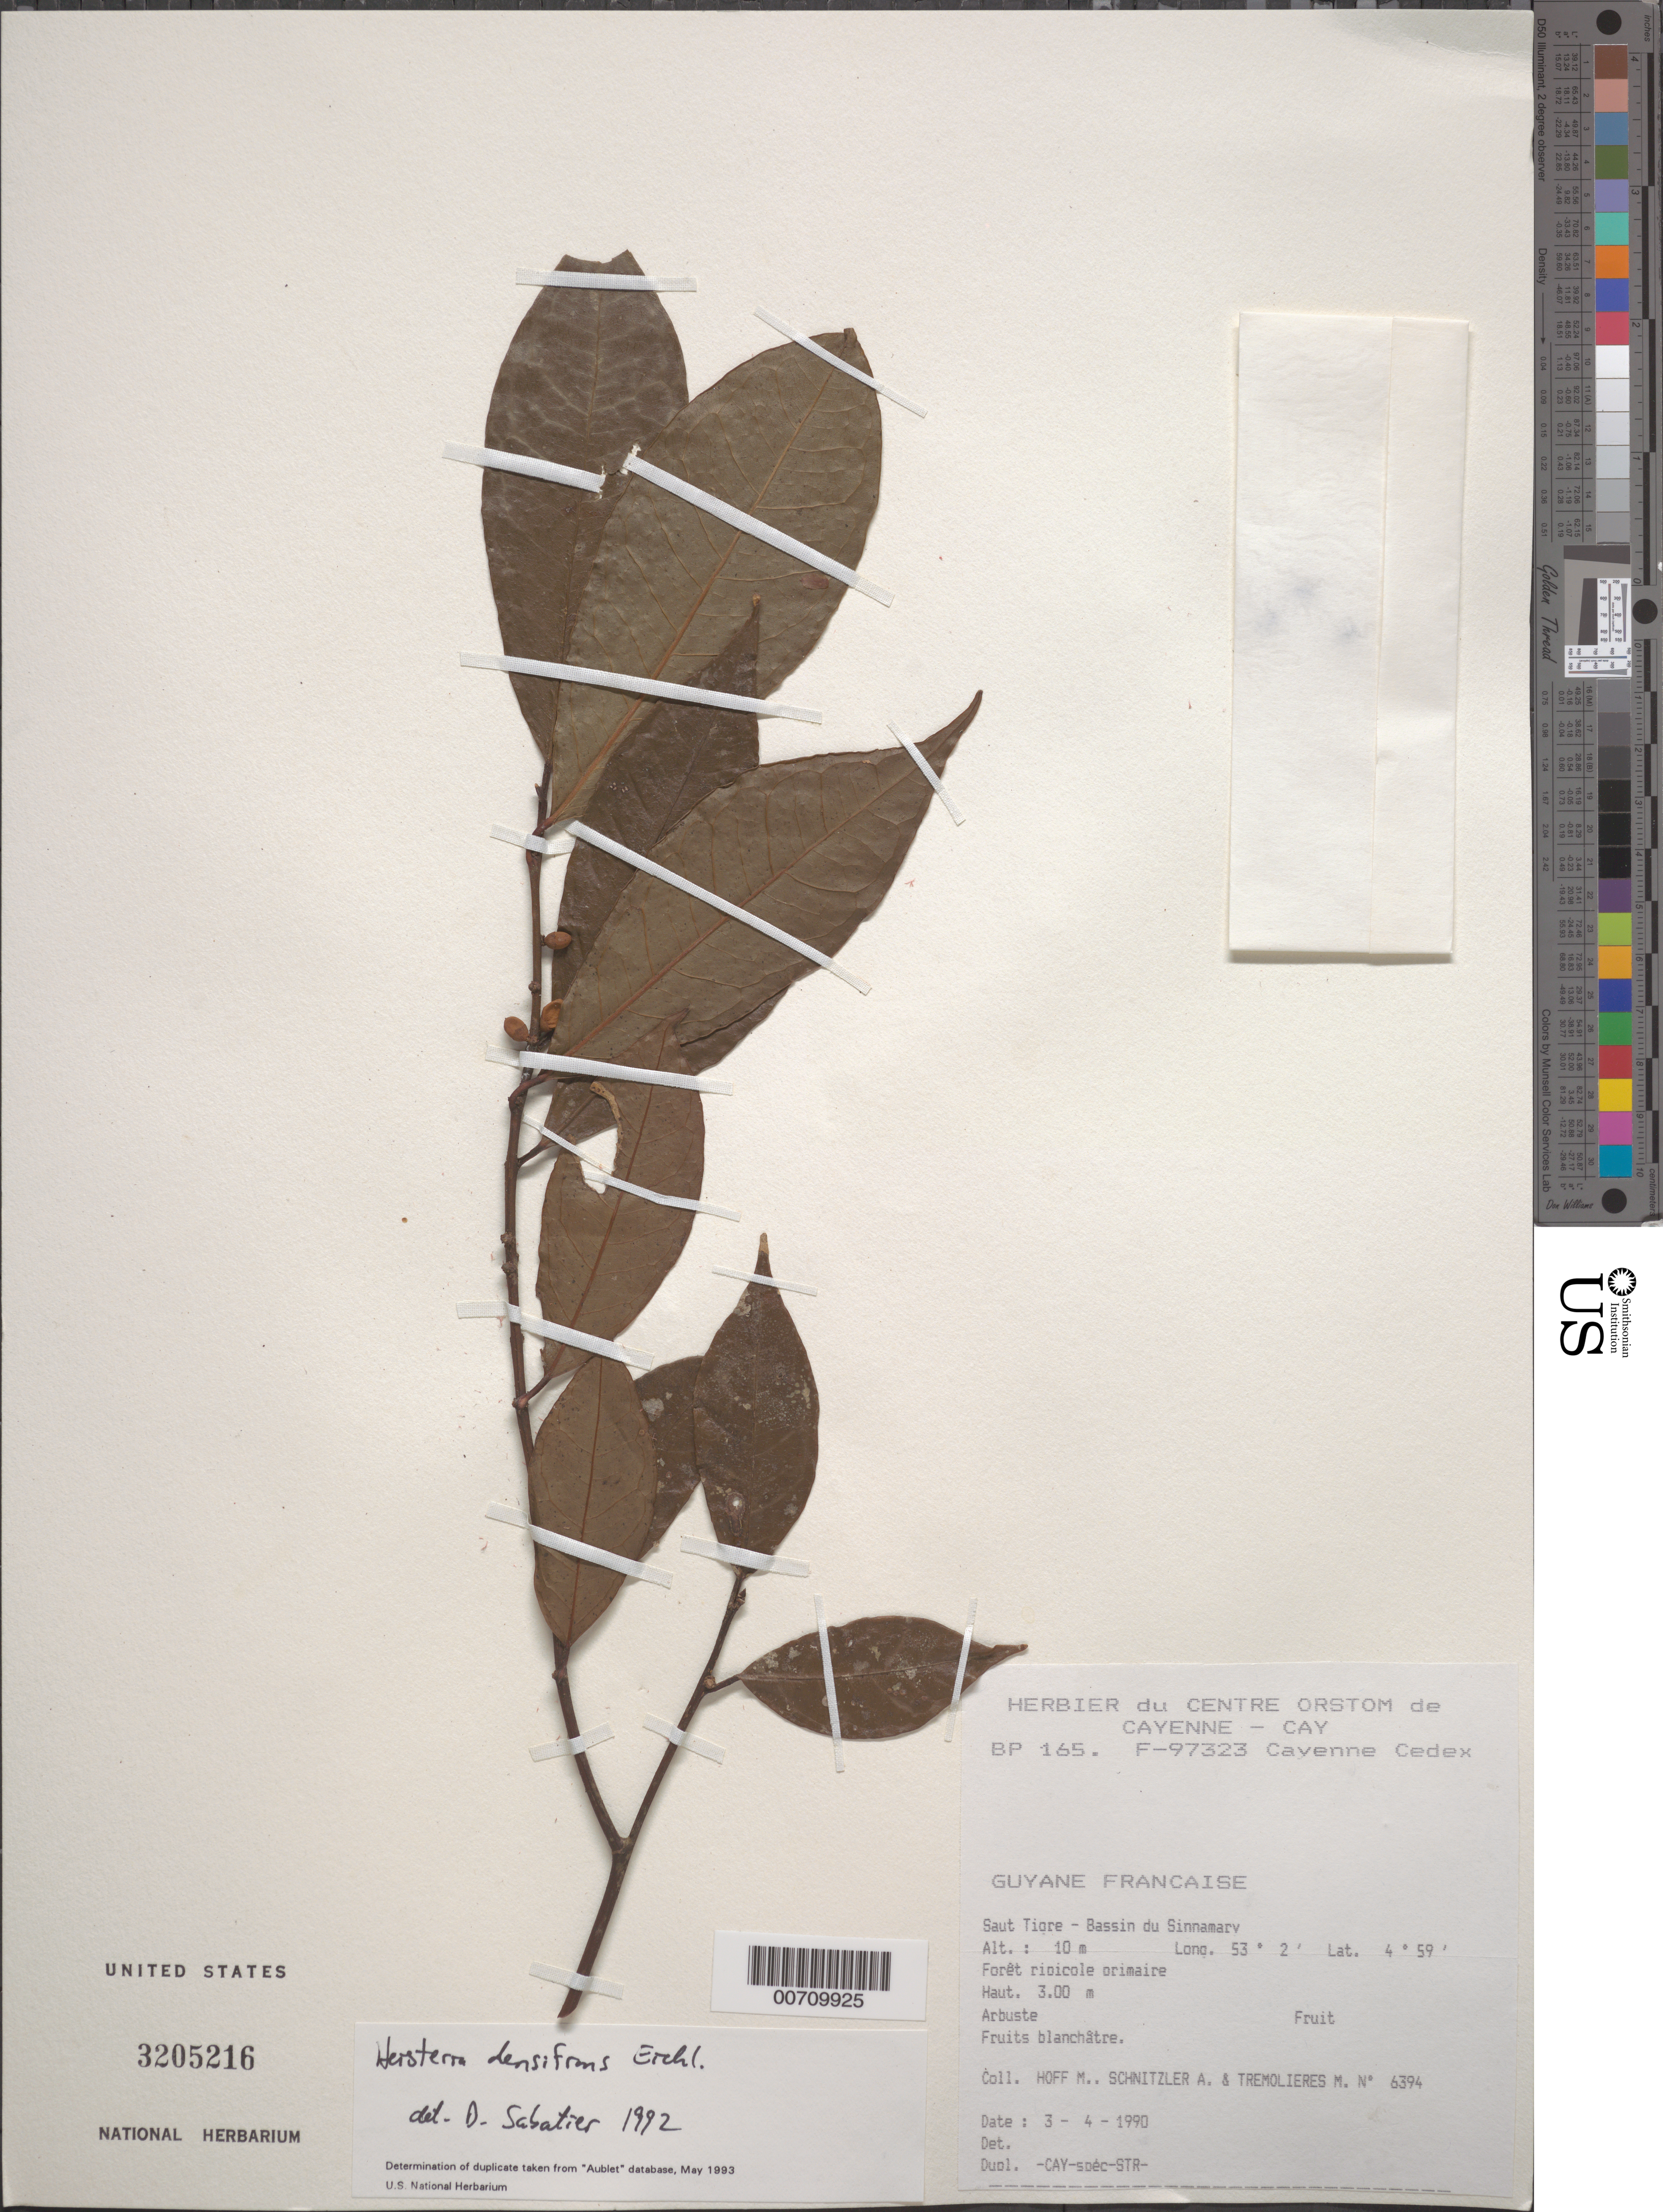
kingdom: Plantae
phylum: Tracheophyta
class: Magnoliopsida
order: Santalales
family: Erythropalaceae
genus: Heisteria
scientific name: Heisteria densifrons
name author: Engl.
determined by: Sabatier, D.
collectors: M. Hoff, A. Schnitzler & M. Tremolieres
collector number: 6394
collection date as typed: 3-Apr-90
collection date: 1990-04-03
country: French Guiana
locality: Saut Tigre, Bassin du Sinnamary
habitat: Primary riparian forest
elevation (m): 10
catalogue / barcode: US 3205216